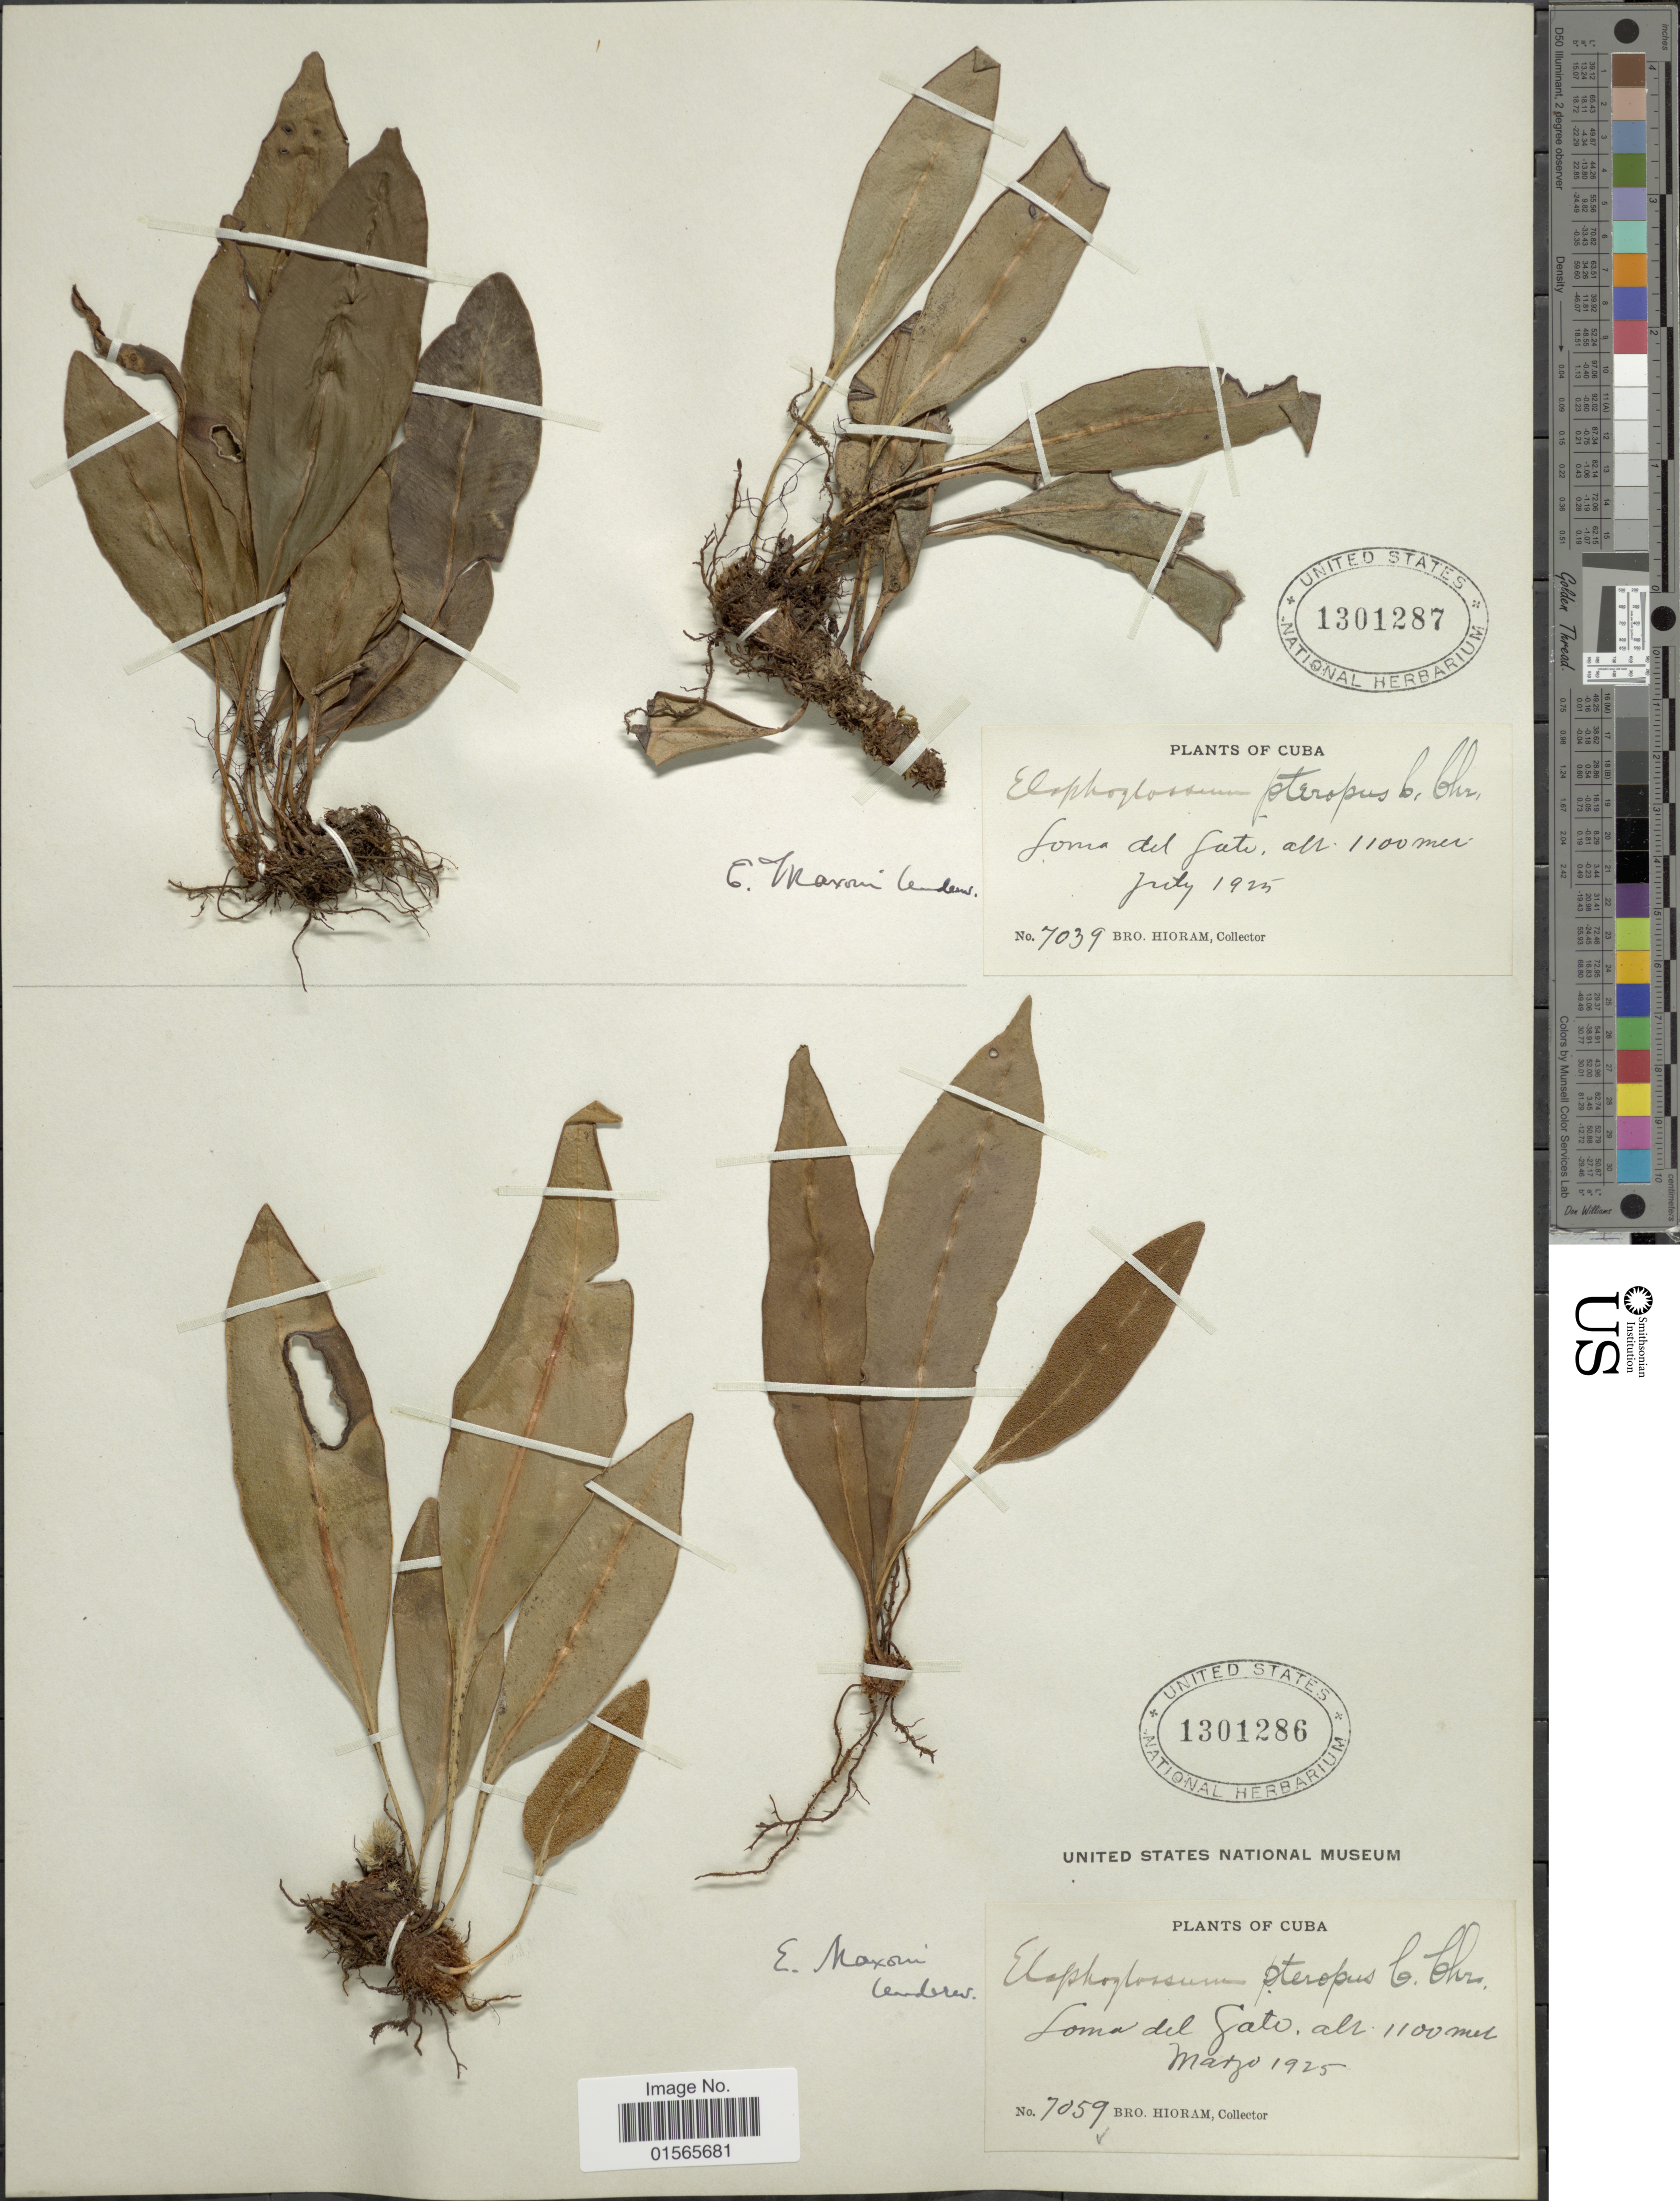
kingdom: Plantae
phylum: Tracheophyta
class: Polypodiopsida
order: Polypodiales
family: Dryopteridaceae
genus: Elaphoglossum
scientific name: Elaphoglossum maxonii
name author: Underw. ex C.V. Morton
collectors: Bro. Hioram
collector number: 7039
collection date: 1925-07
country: Cuba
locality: Loma del Gato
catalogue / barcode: US 1301286-2